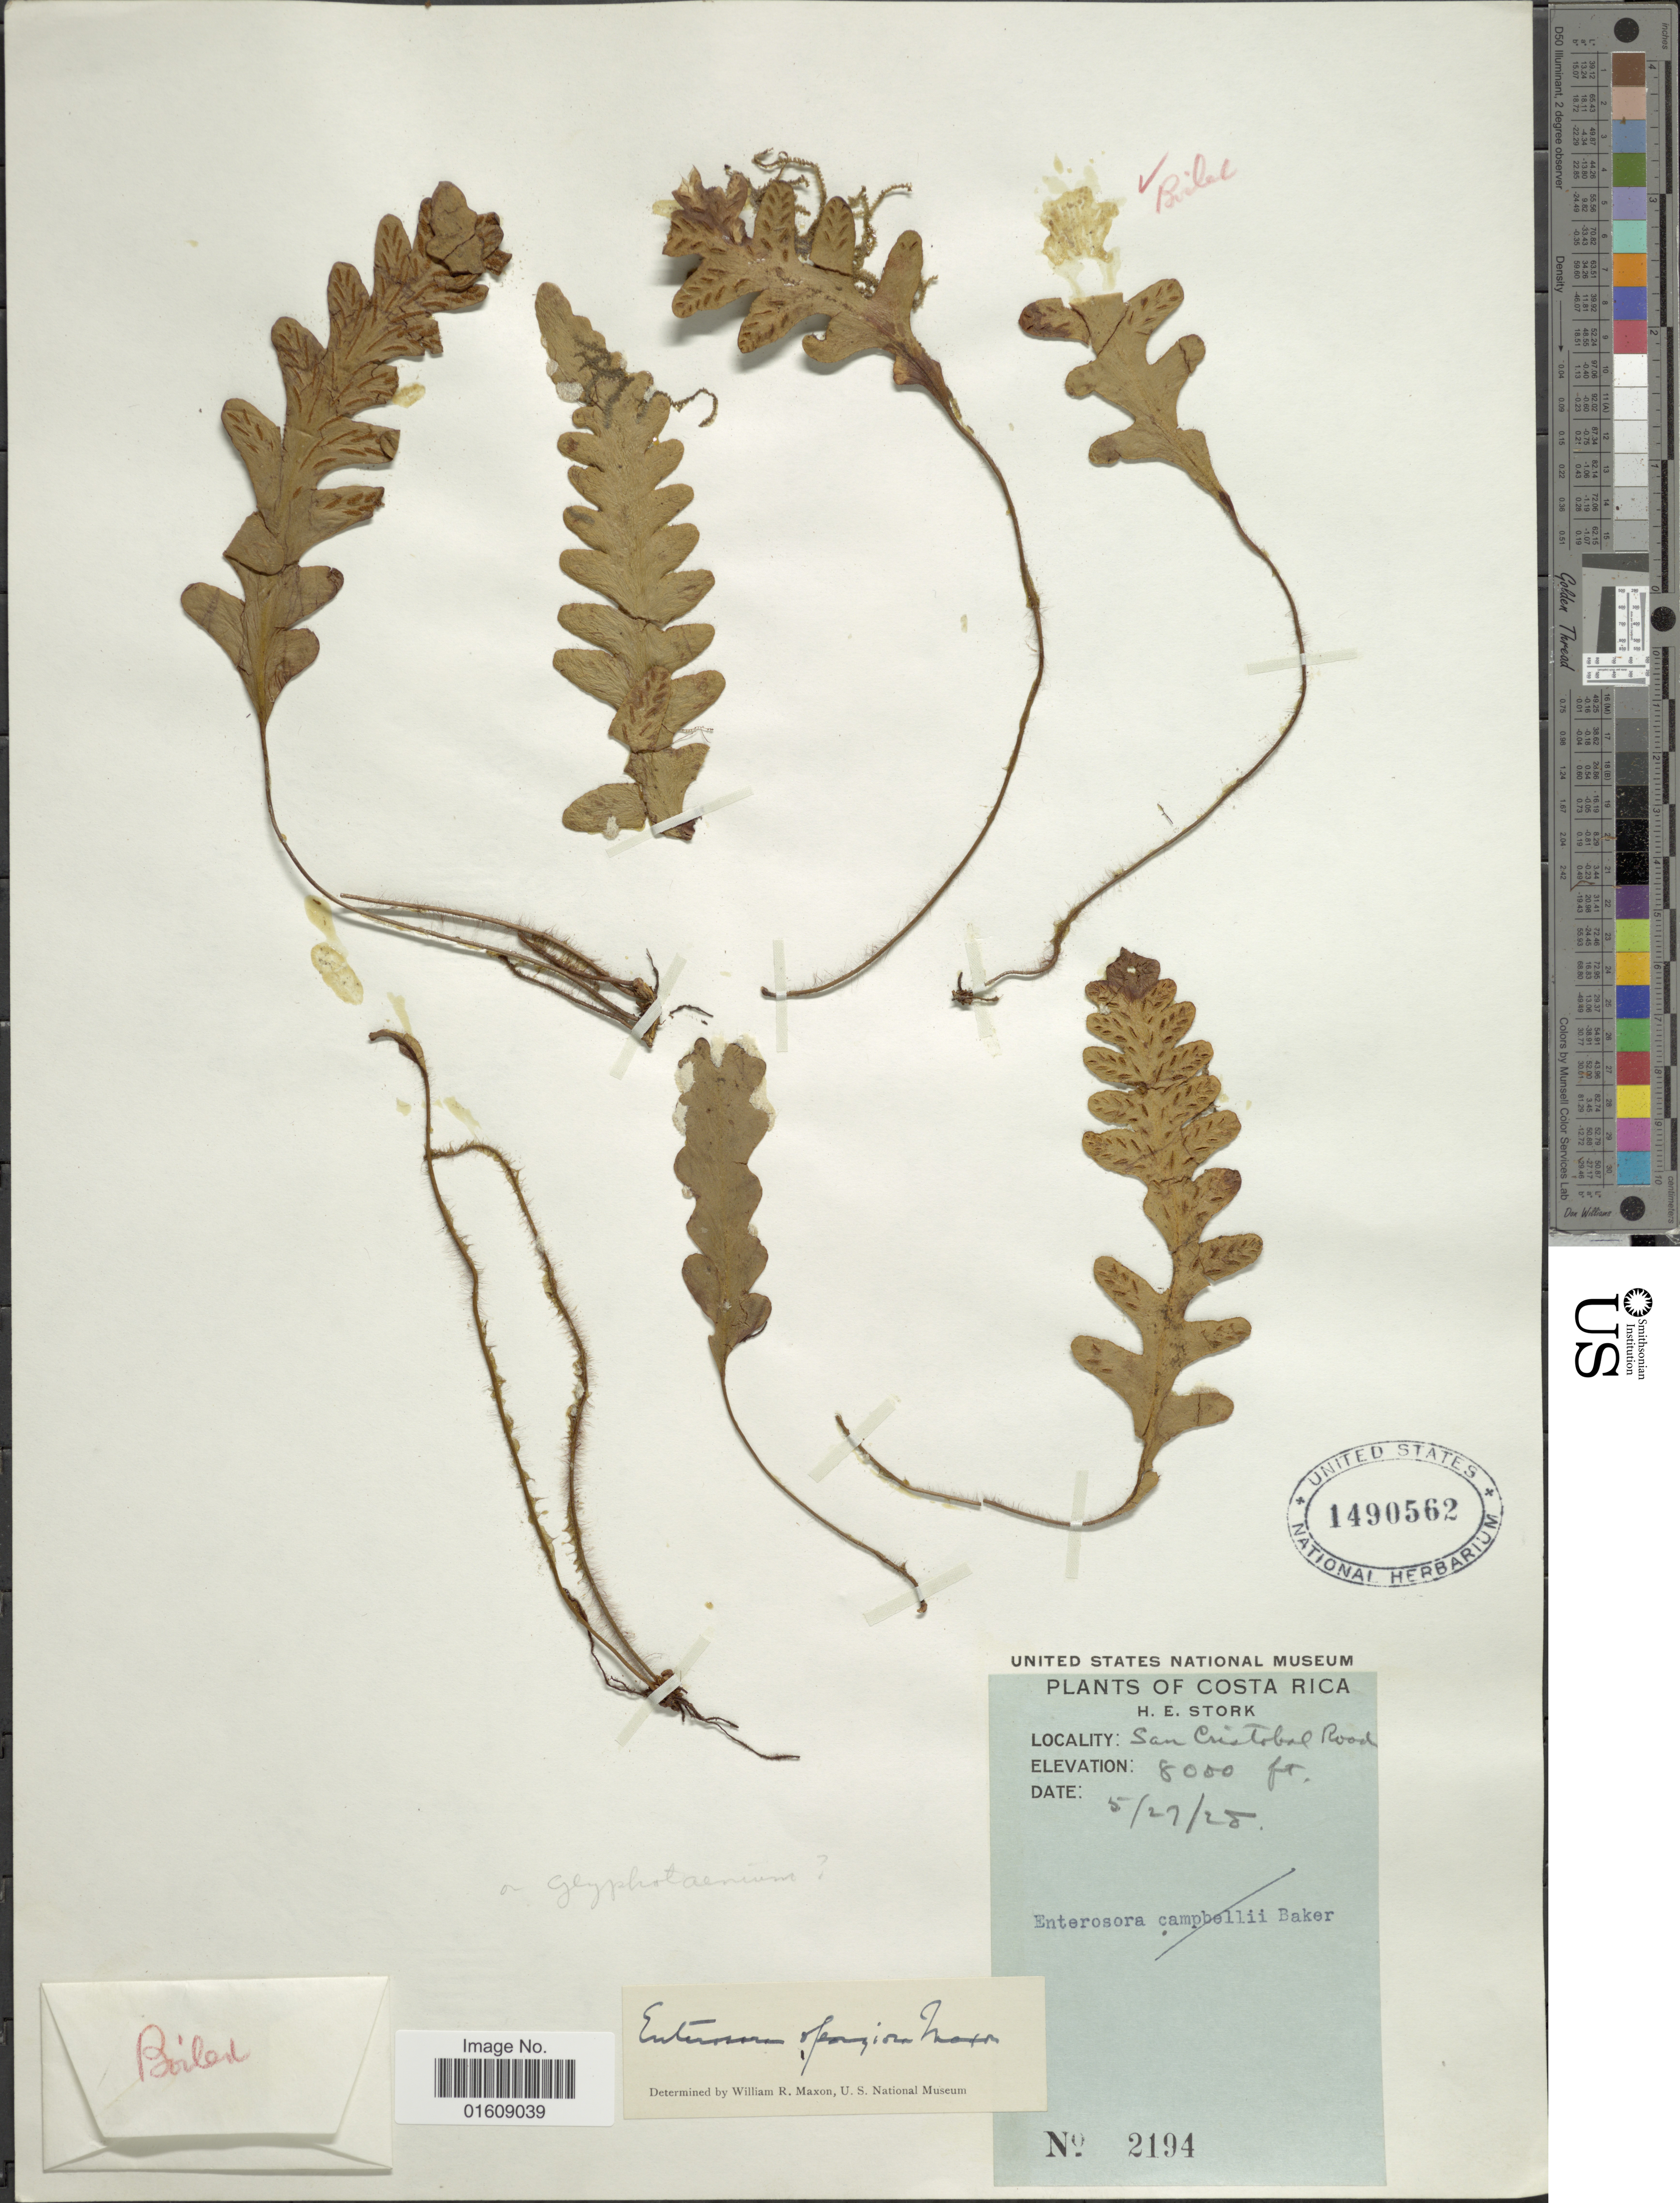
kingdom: Plantae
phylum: Tracheophyta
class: Polypodiopsida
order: Polypodiales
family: Polypodiaceae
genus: Enterosora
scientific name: Enterosora campbellii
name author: Baker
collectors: H. E. Stork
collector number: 2194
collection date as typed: Transcribed d/m/y: 29/5/28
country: Costa Rica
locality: Costa Rica, San Cristobal Road.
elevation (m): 2438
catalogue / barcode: US 1490562